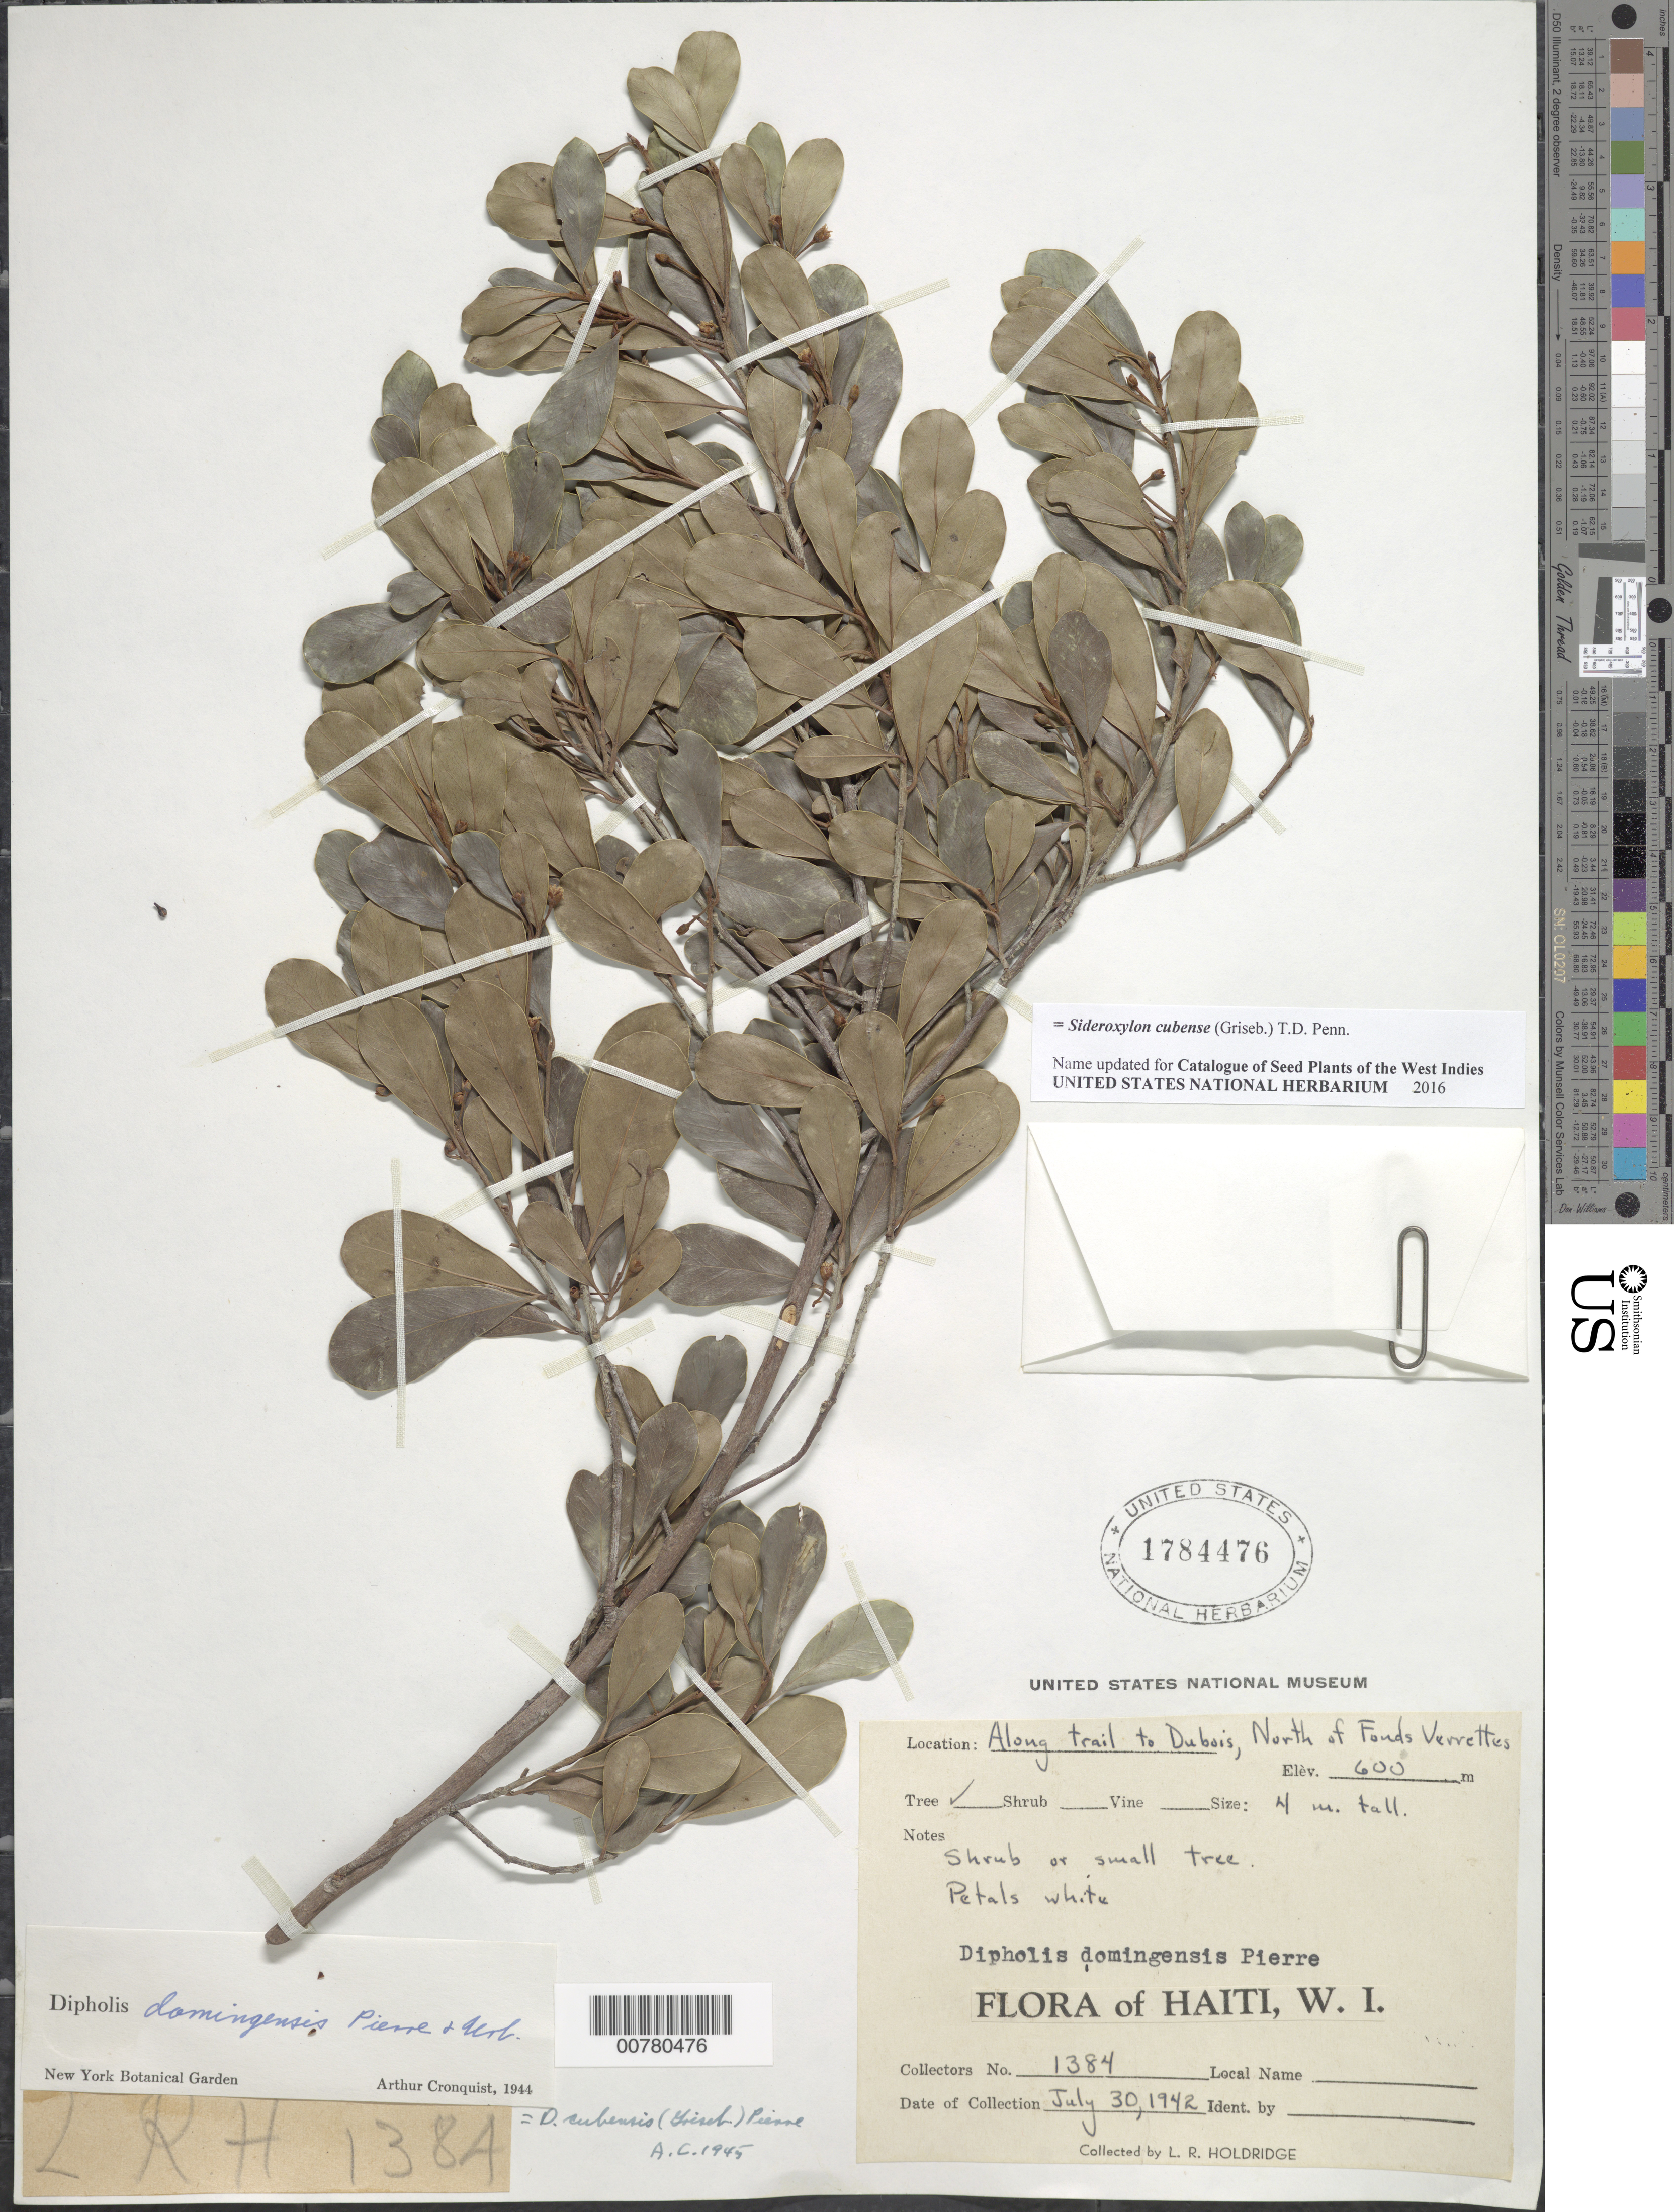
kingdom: Plantae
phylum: Tracheophyta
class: Magnoliopsida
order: Ericales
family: Sapotaceae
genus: Sideroxylon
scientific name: Sideroxylon cubense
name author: (Griseb.) T.D. Penn.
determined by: Cronquist, A. J.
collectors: L. Holdridge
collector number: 1384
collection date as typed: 30 Jul 1942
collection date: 1942-07-30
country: Haiti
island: Hispaniola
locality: Along trail to Dubois, N of Fonds Varrettes.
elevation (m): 600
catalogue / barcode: US 1784476